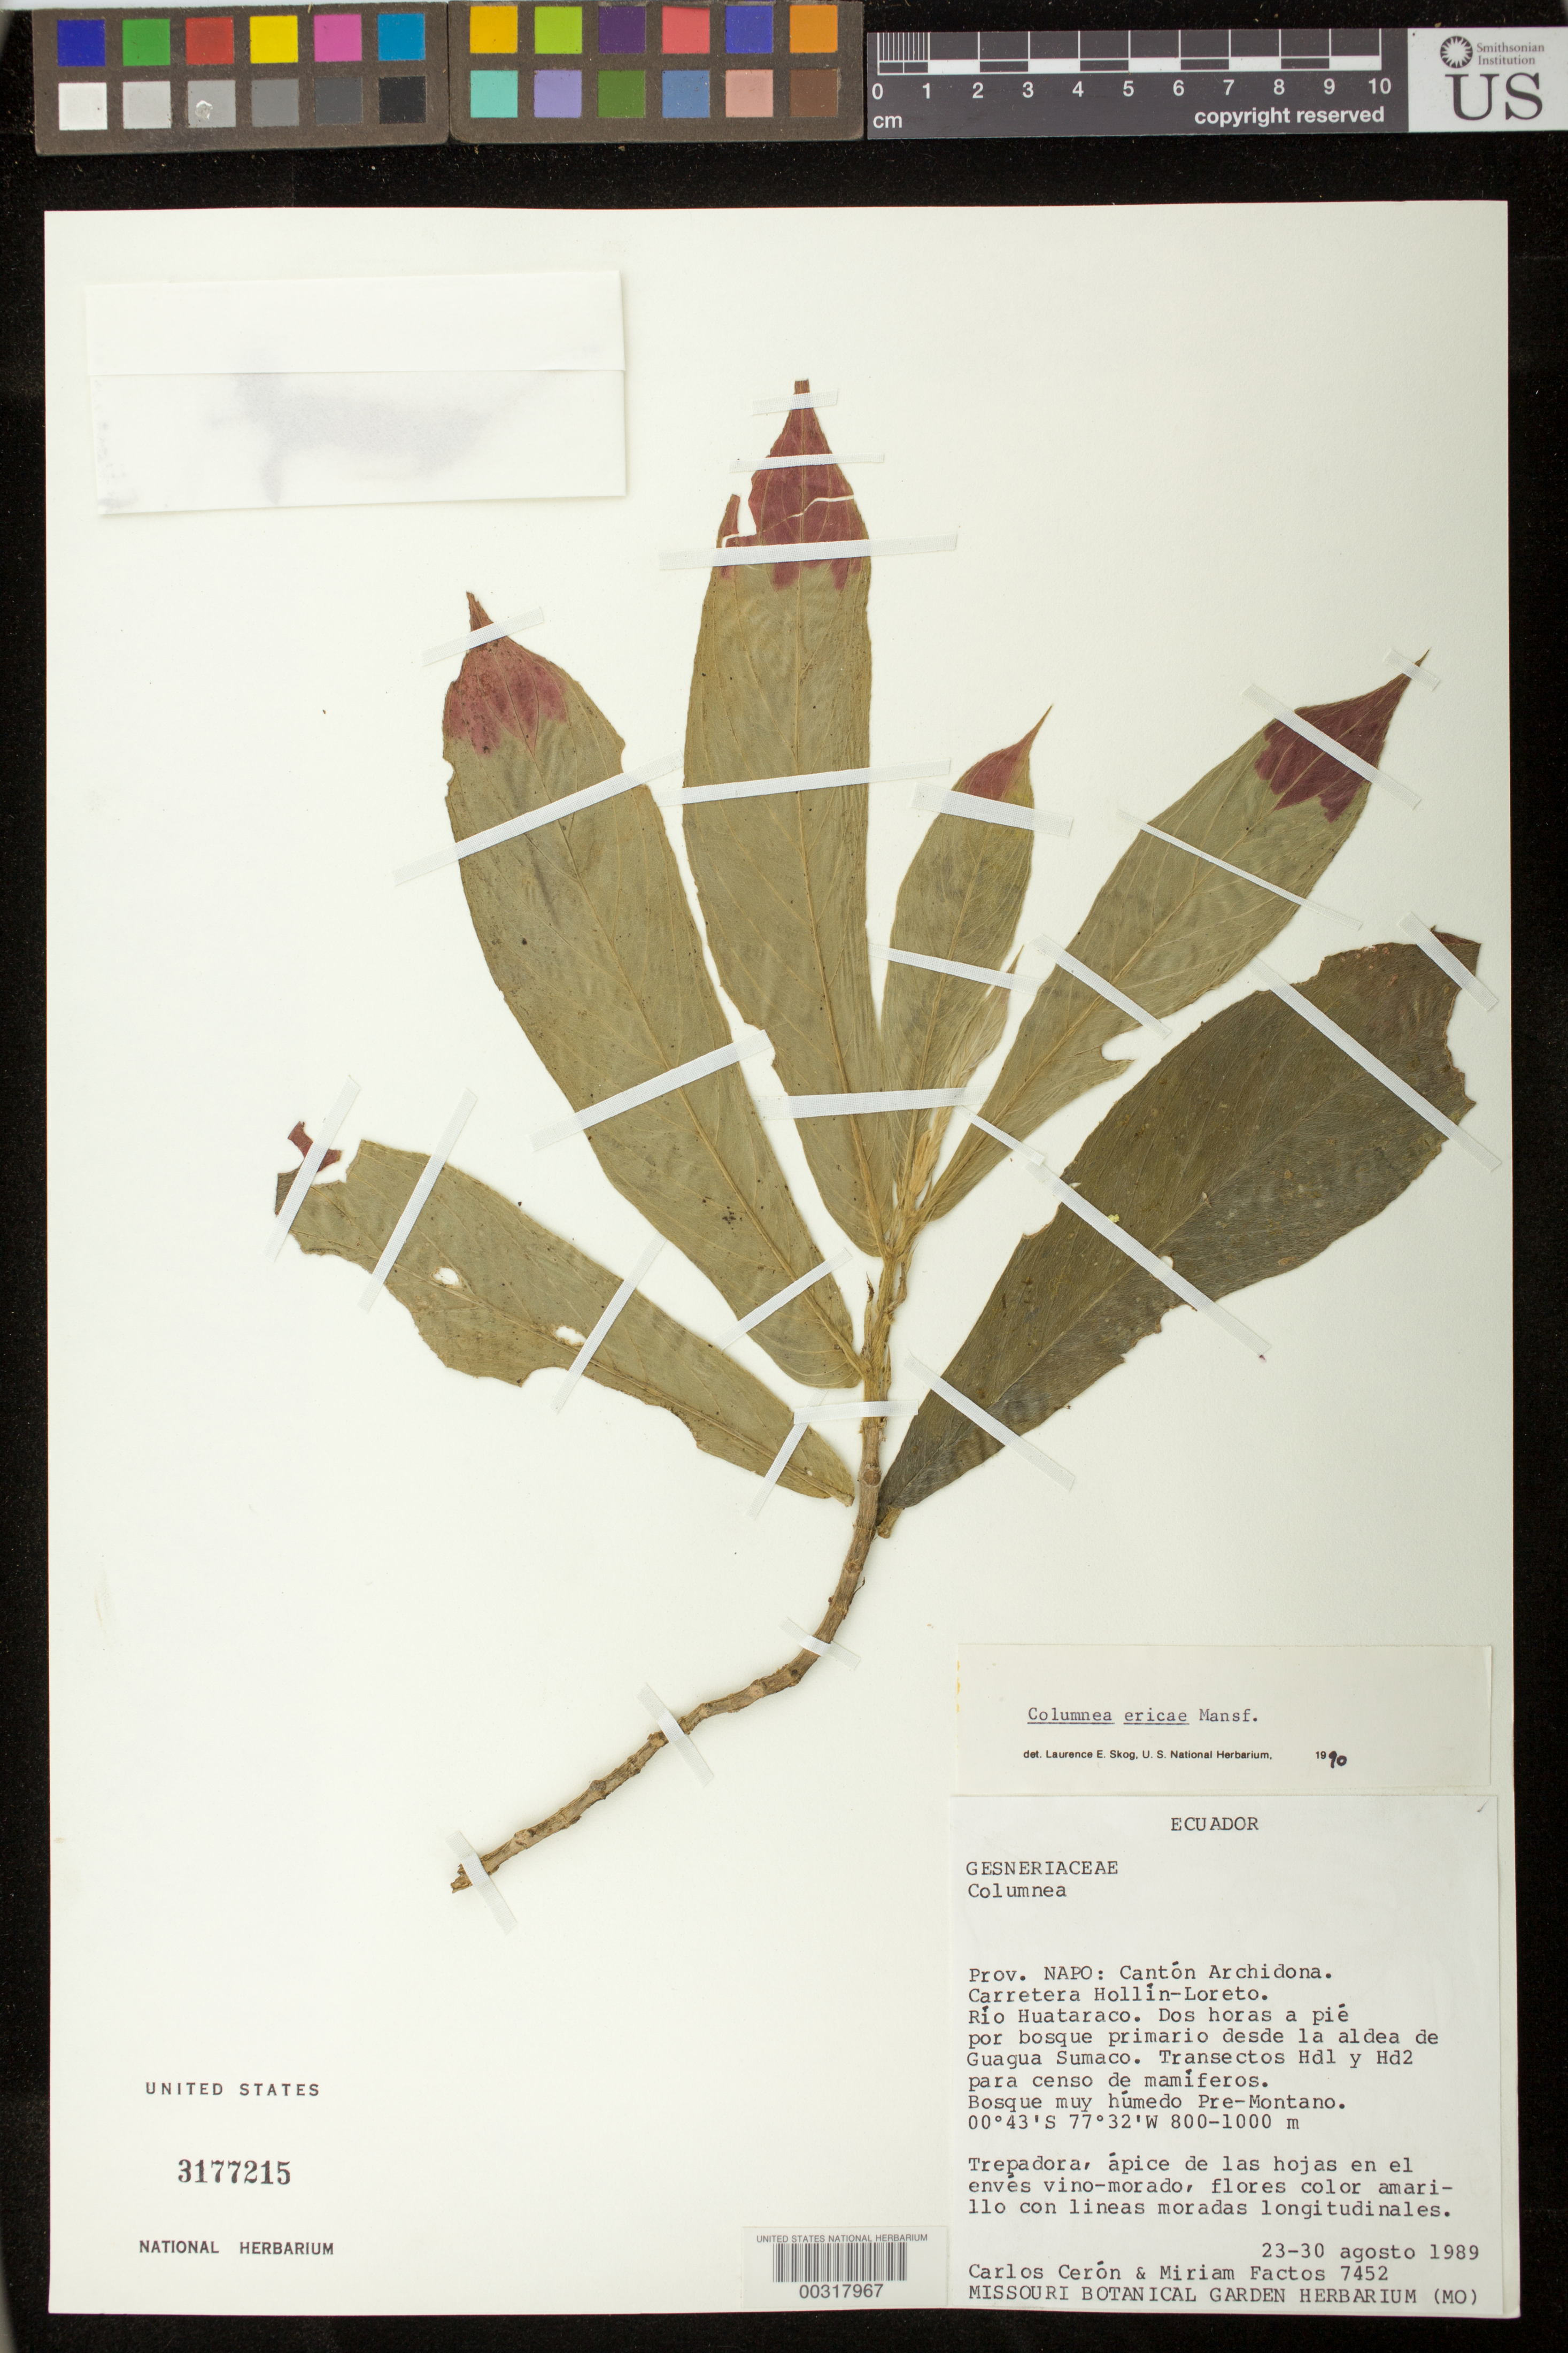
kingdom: Plantae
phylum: Tracheophyta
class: Magnoliopsida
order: Lamiales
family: Gesneriaceae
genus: Columnea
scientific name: Columnea ericae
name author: Mansf.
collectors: C. E. Cerón M. & M. Factos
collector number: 7452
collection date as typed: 23-30 Aug 1989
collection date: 1989-08-23/1989-08-30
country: Ecuador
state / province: Napo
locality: Canton Archidona, Hollin-Loreto highway, Rio Huataraco, ...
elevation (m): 800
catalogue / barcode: US 3177215